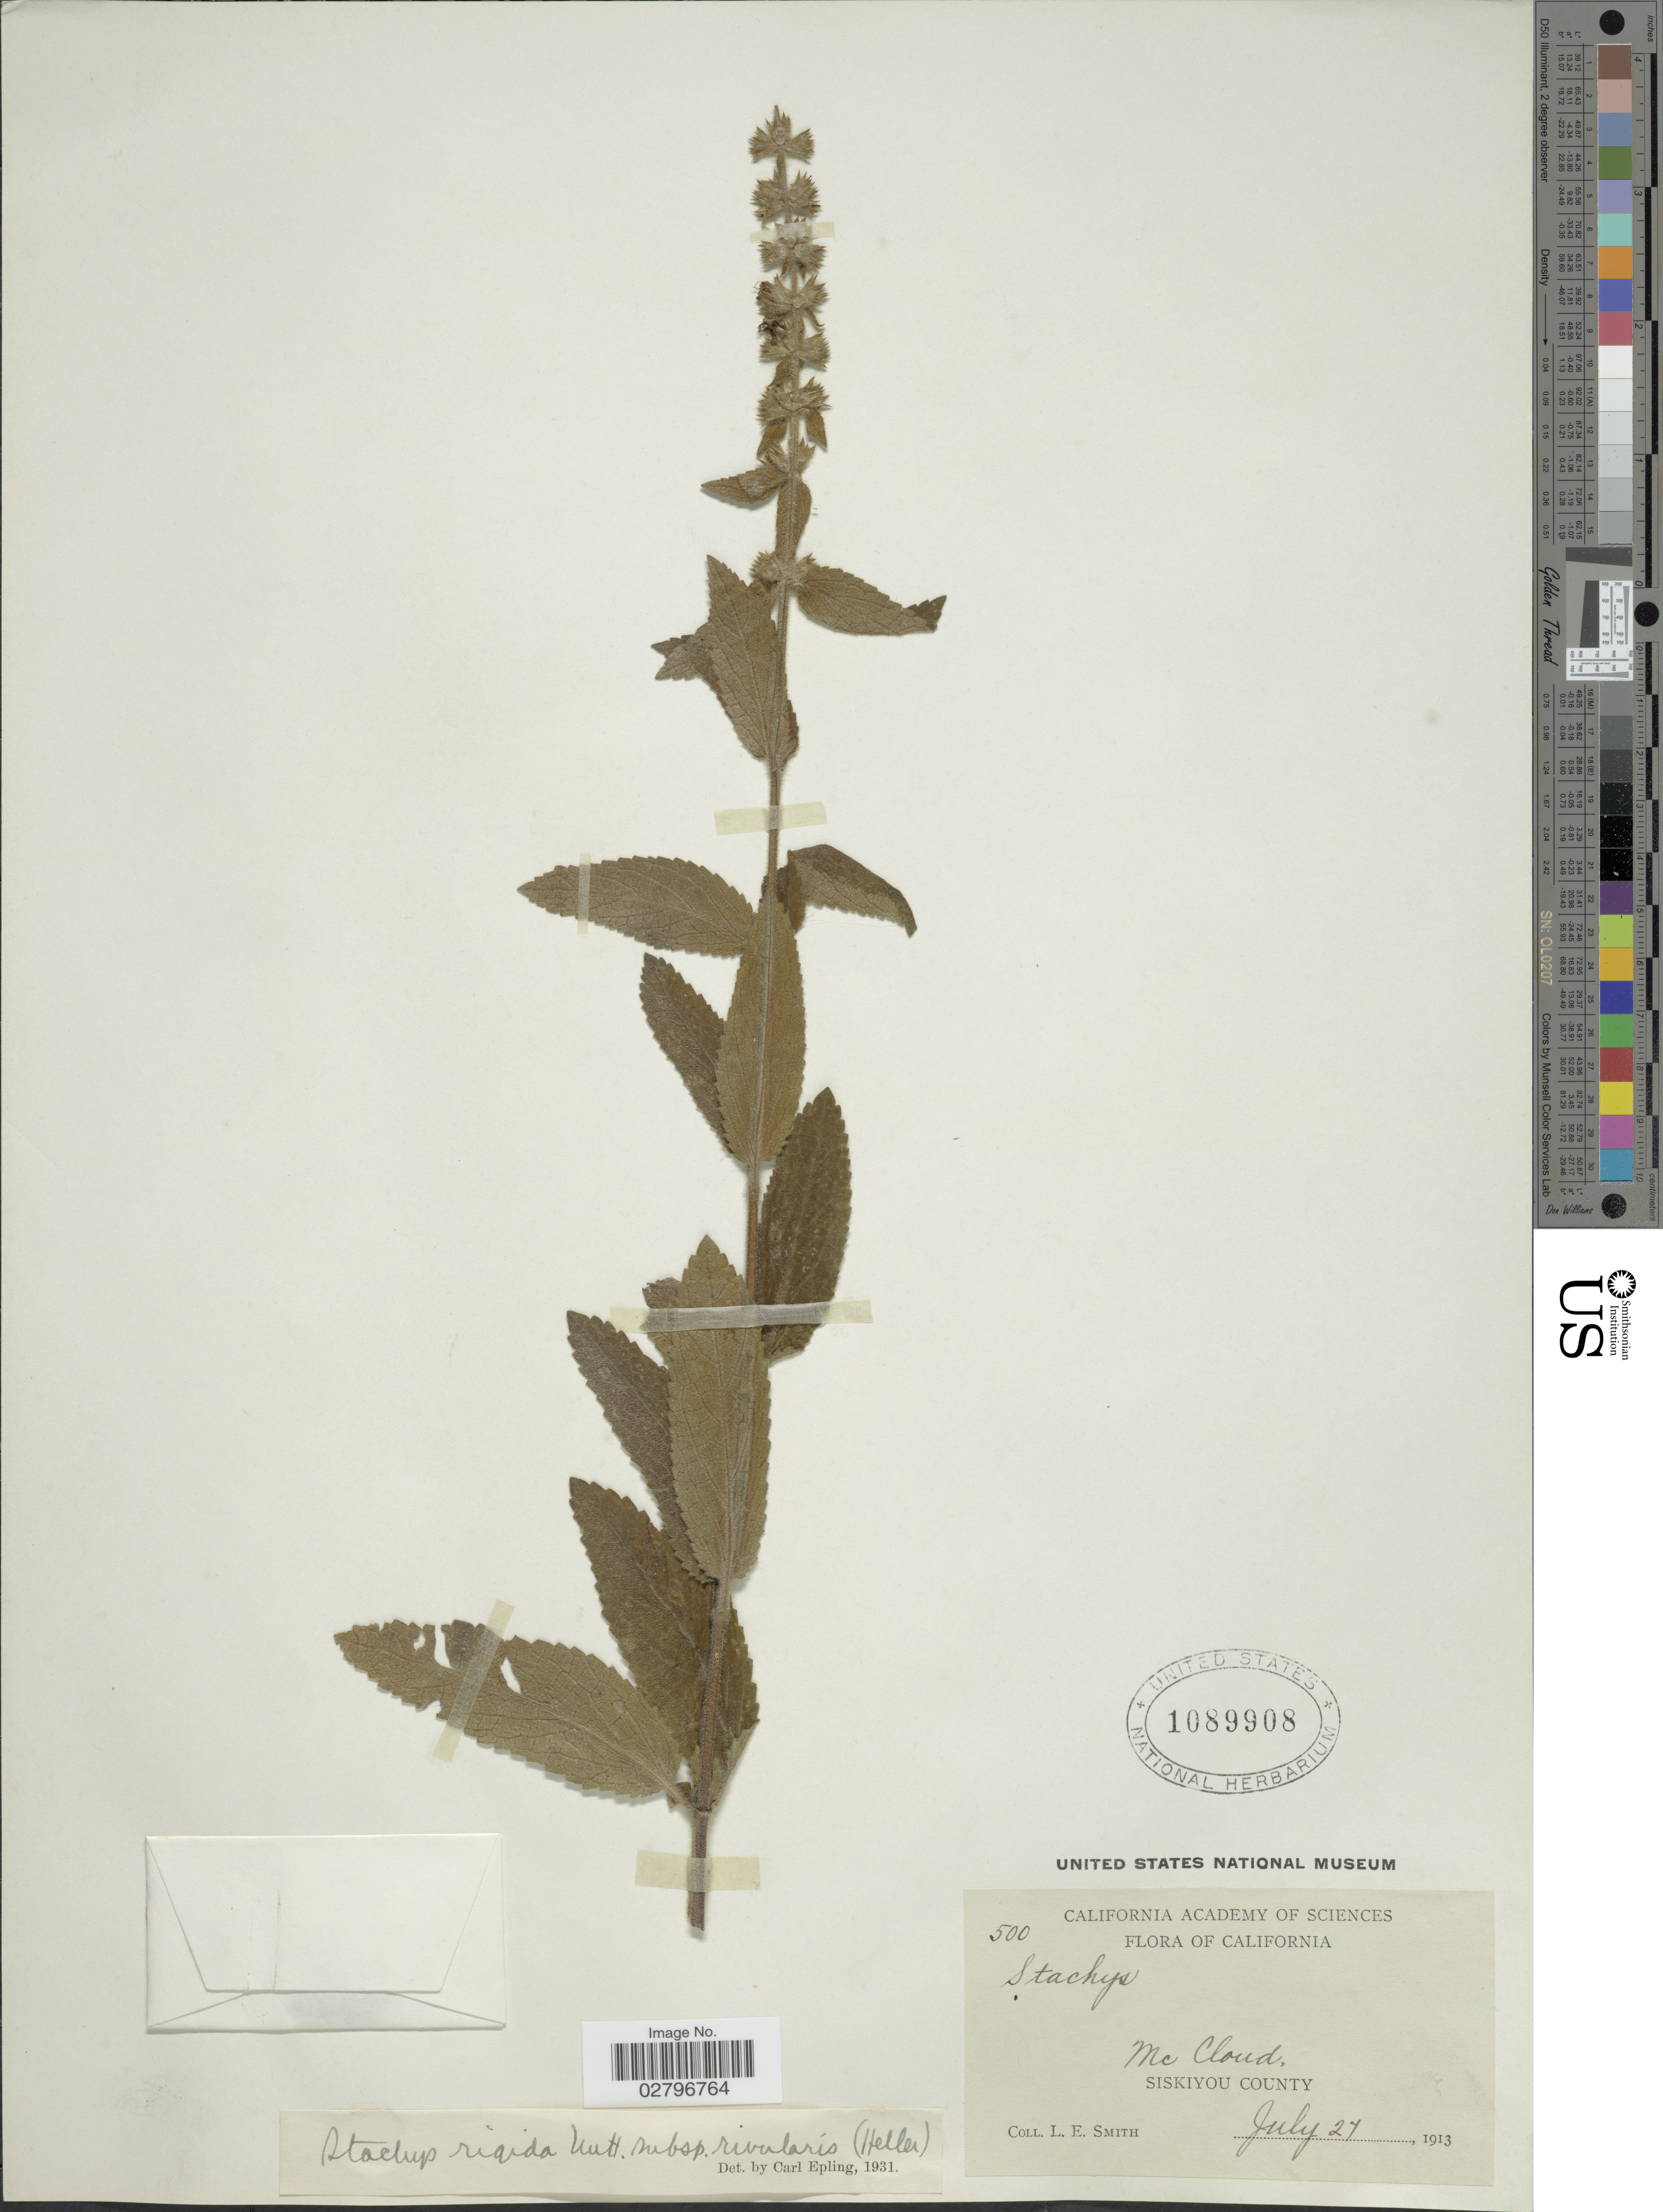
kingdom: Plantae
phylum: Tracheophyta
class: Magnoliopsida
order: Lamiales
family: Lamiaceae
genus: Stachys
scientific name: Stachys rigida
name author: Nutt. ex Benth.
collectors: L. E. Smith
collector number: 500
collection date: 1913-07-27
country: United States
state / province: California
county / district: Siskiyou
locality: Mc Cloud, Siskiyou County.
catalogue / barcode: US 1089908